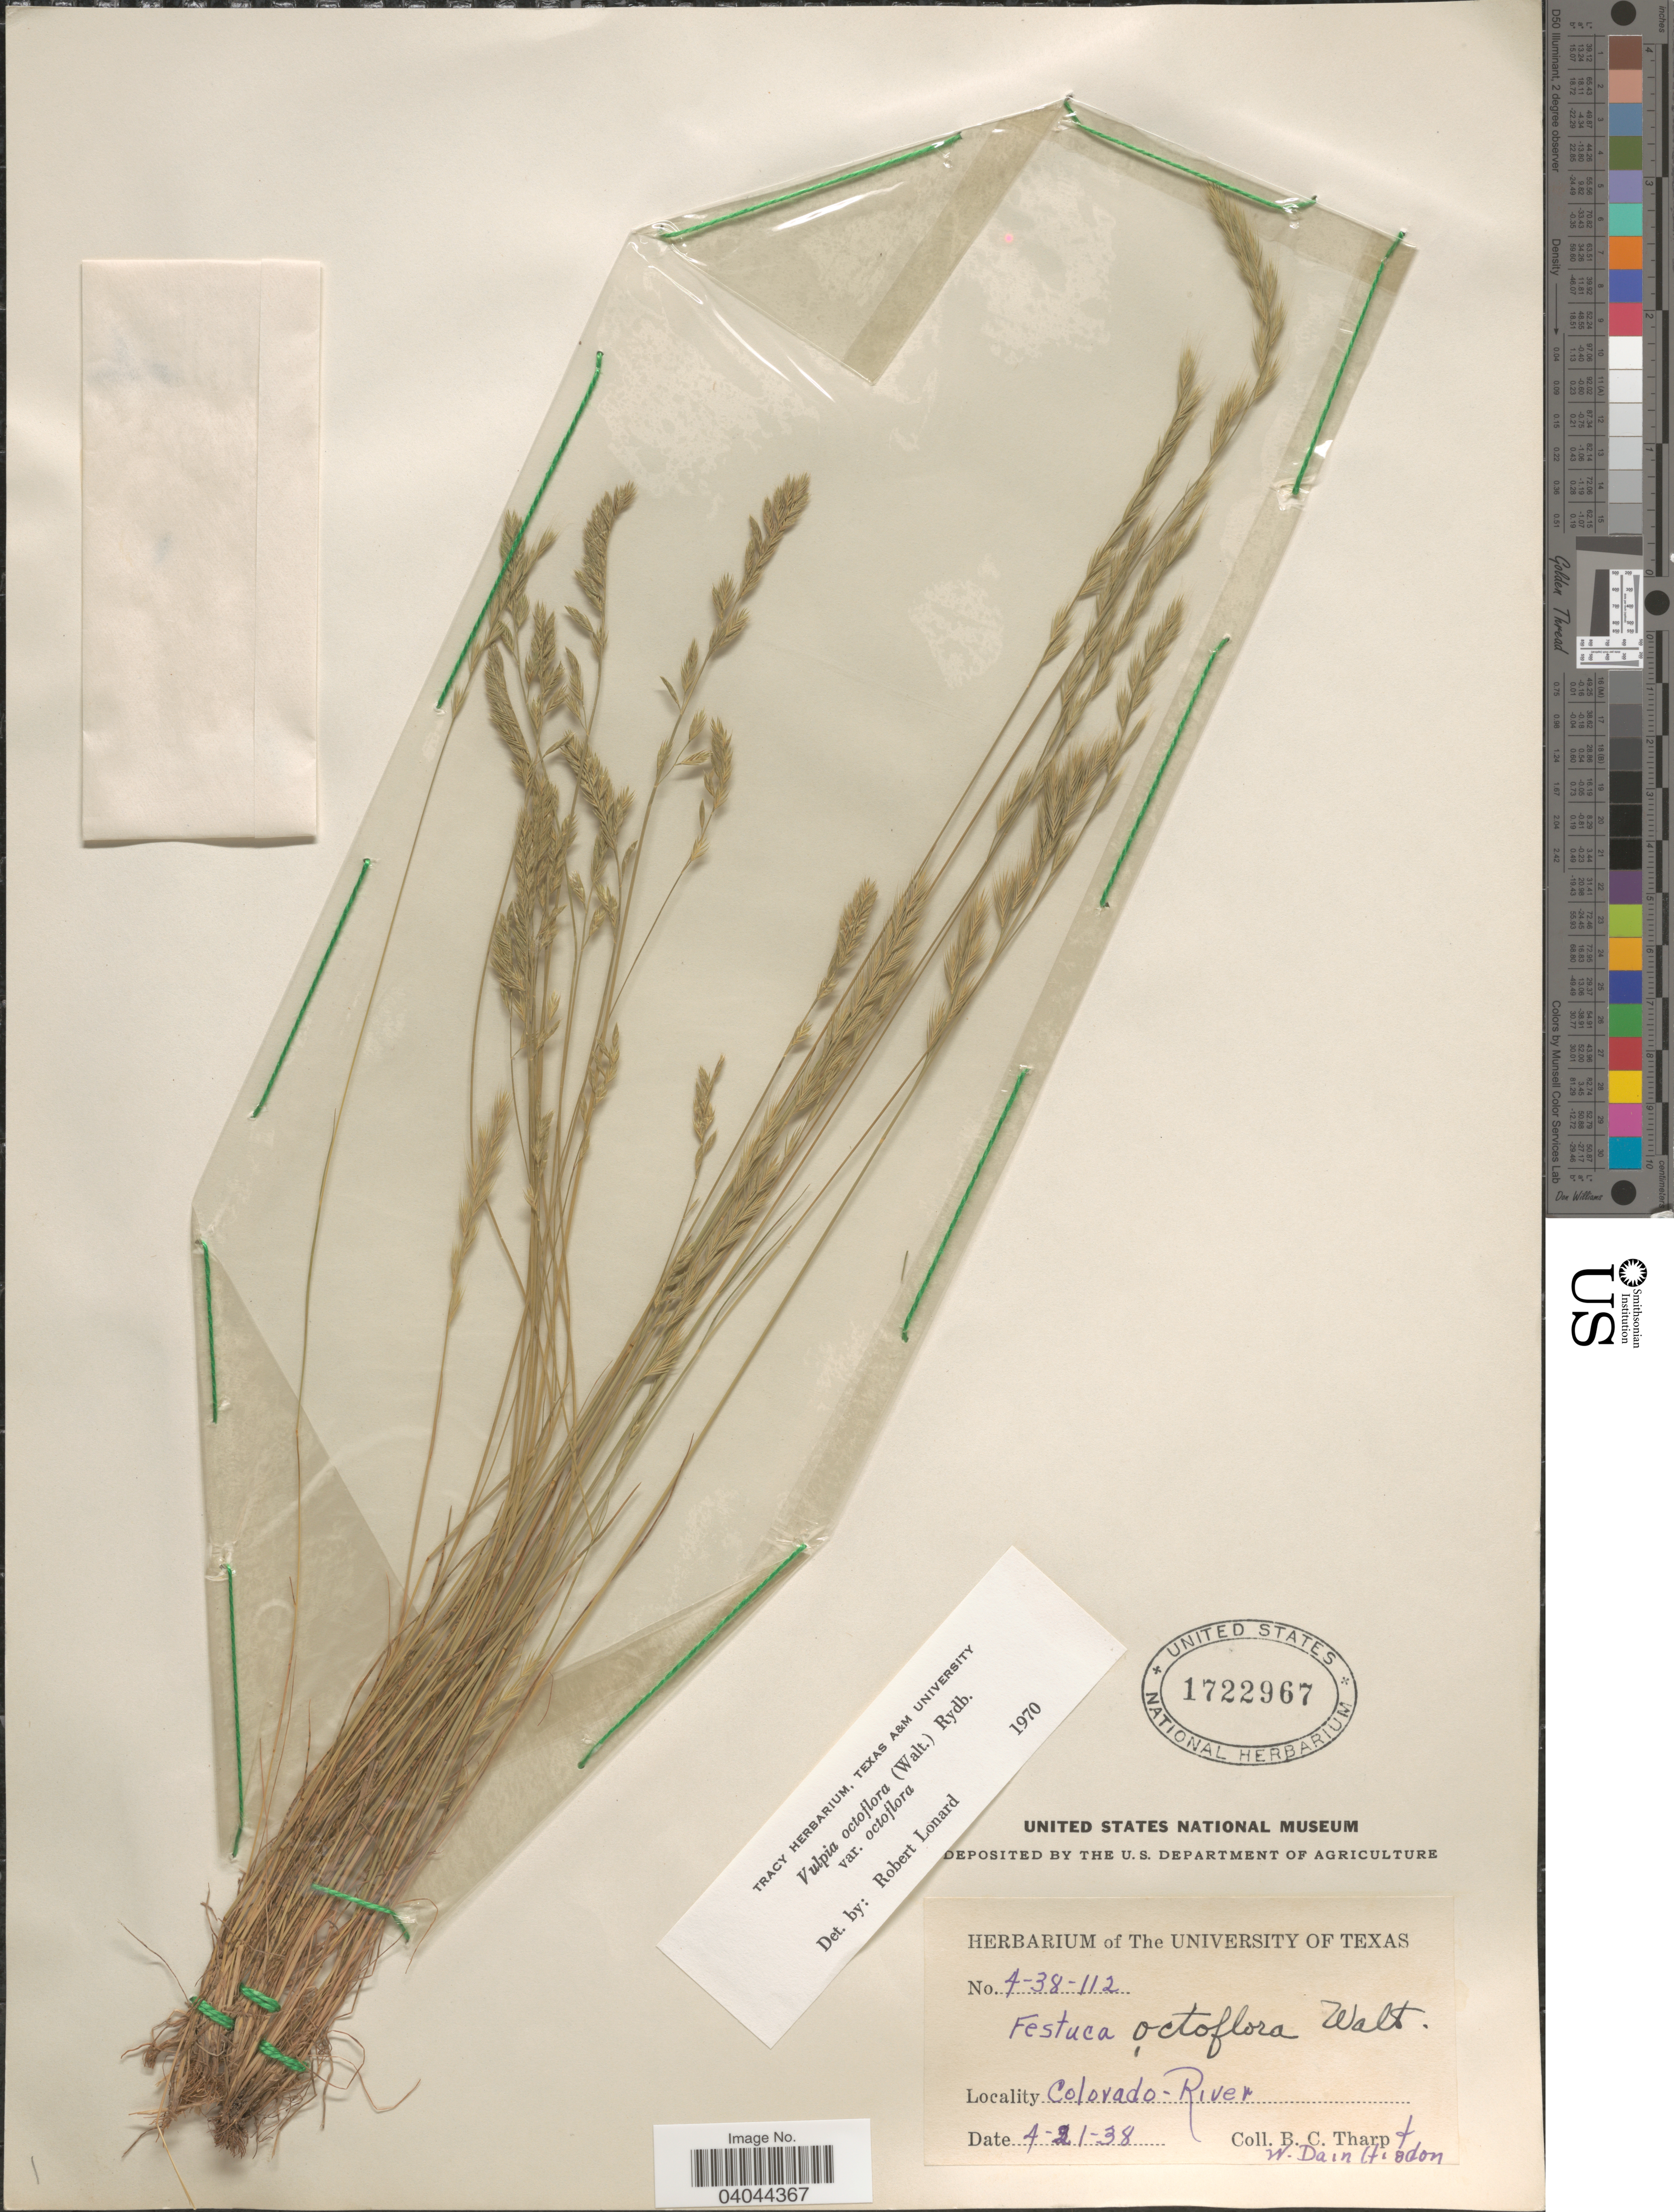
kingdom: Plantae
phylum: Tracheophyta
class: Liliopsida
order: Poales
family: Poaceae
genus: Festuca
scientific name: Festuca octoflora var. octoflora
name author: Walter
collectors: B. C. Tharp & Collector illegible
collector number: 4-38-112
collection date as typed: Transcribed d/m/y: 21/4/38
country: United States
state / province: Texas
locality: Colorado - River.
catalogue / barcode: US 1722967